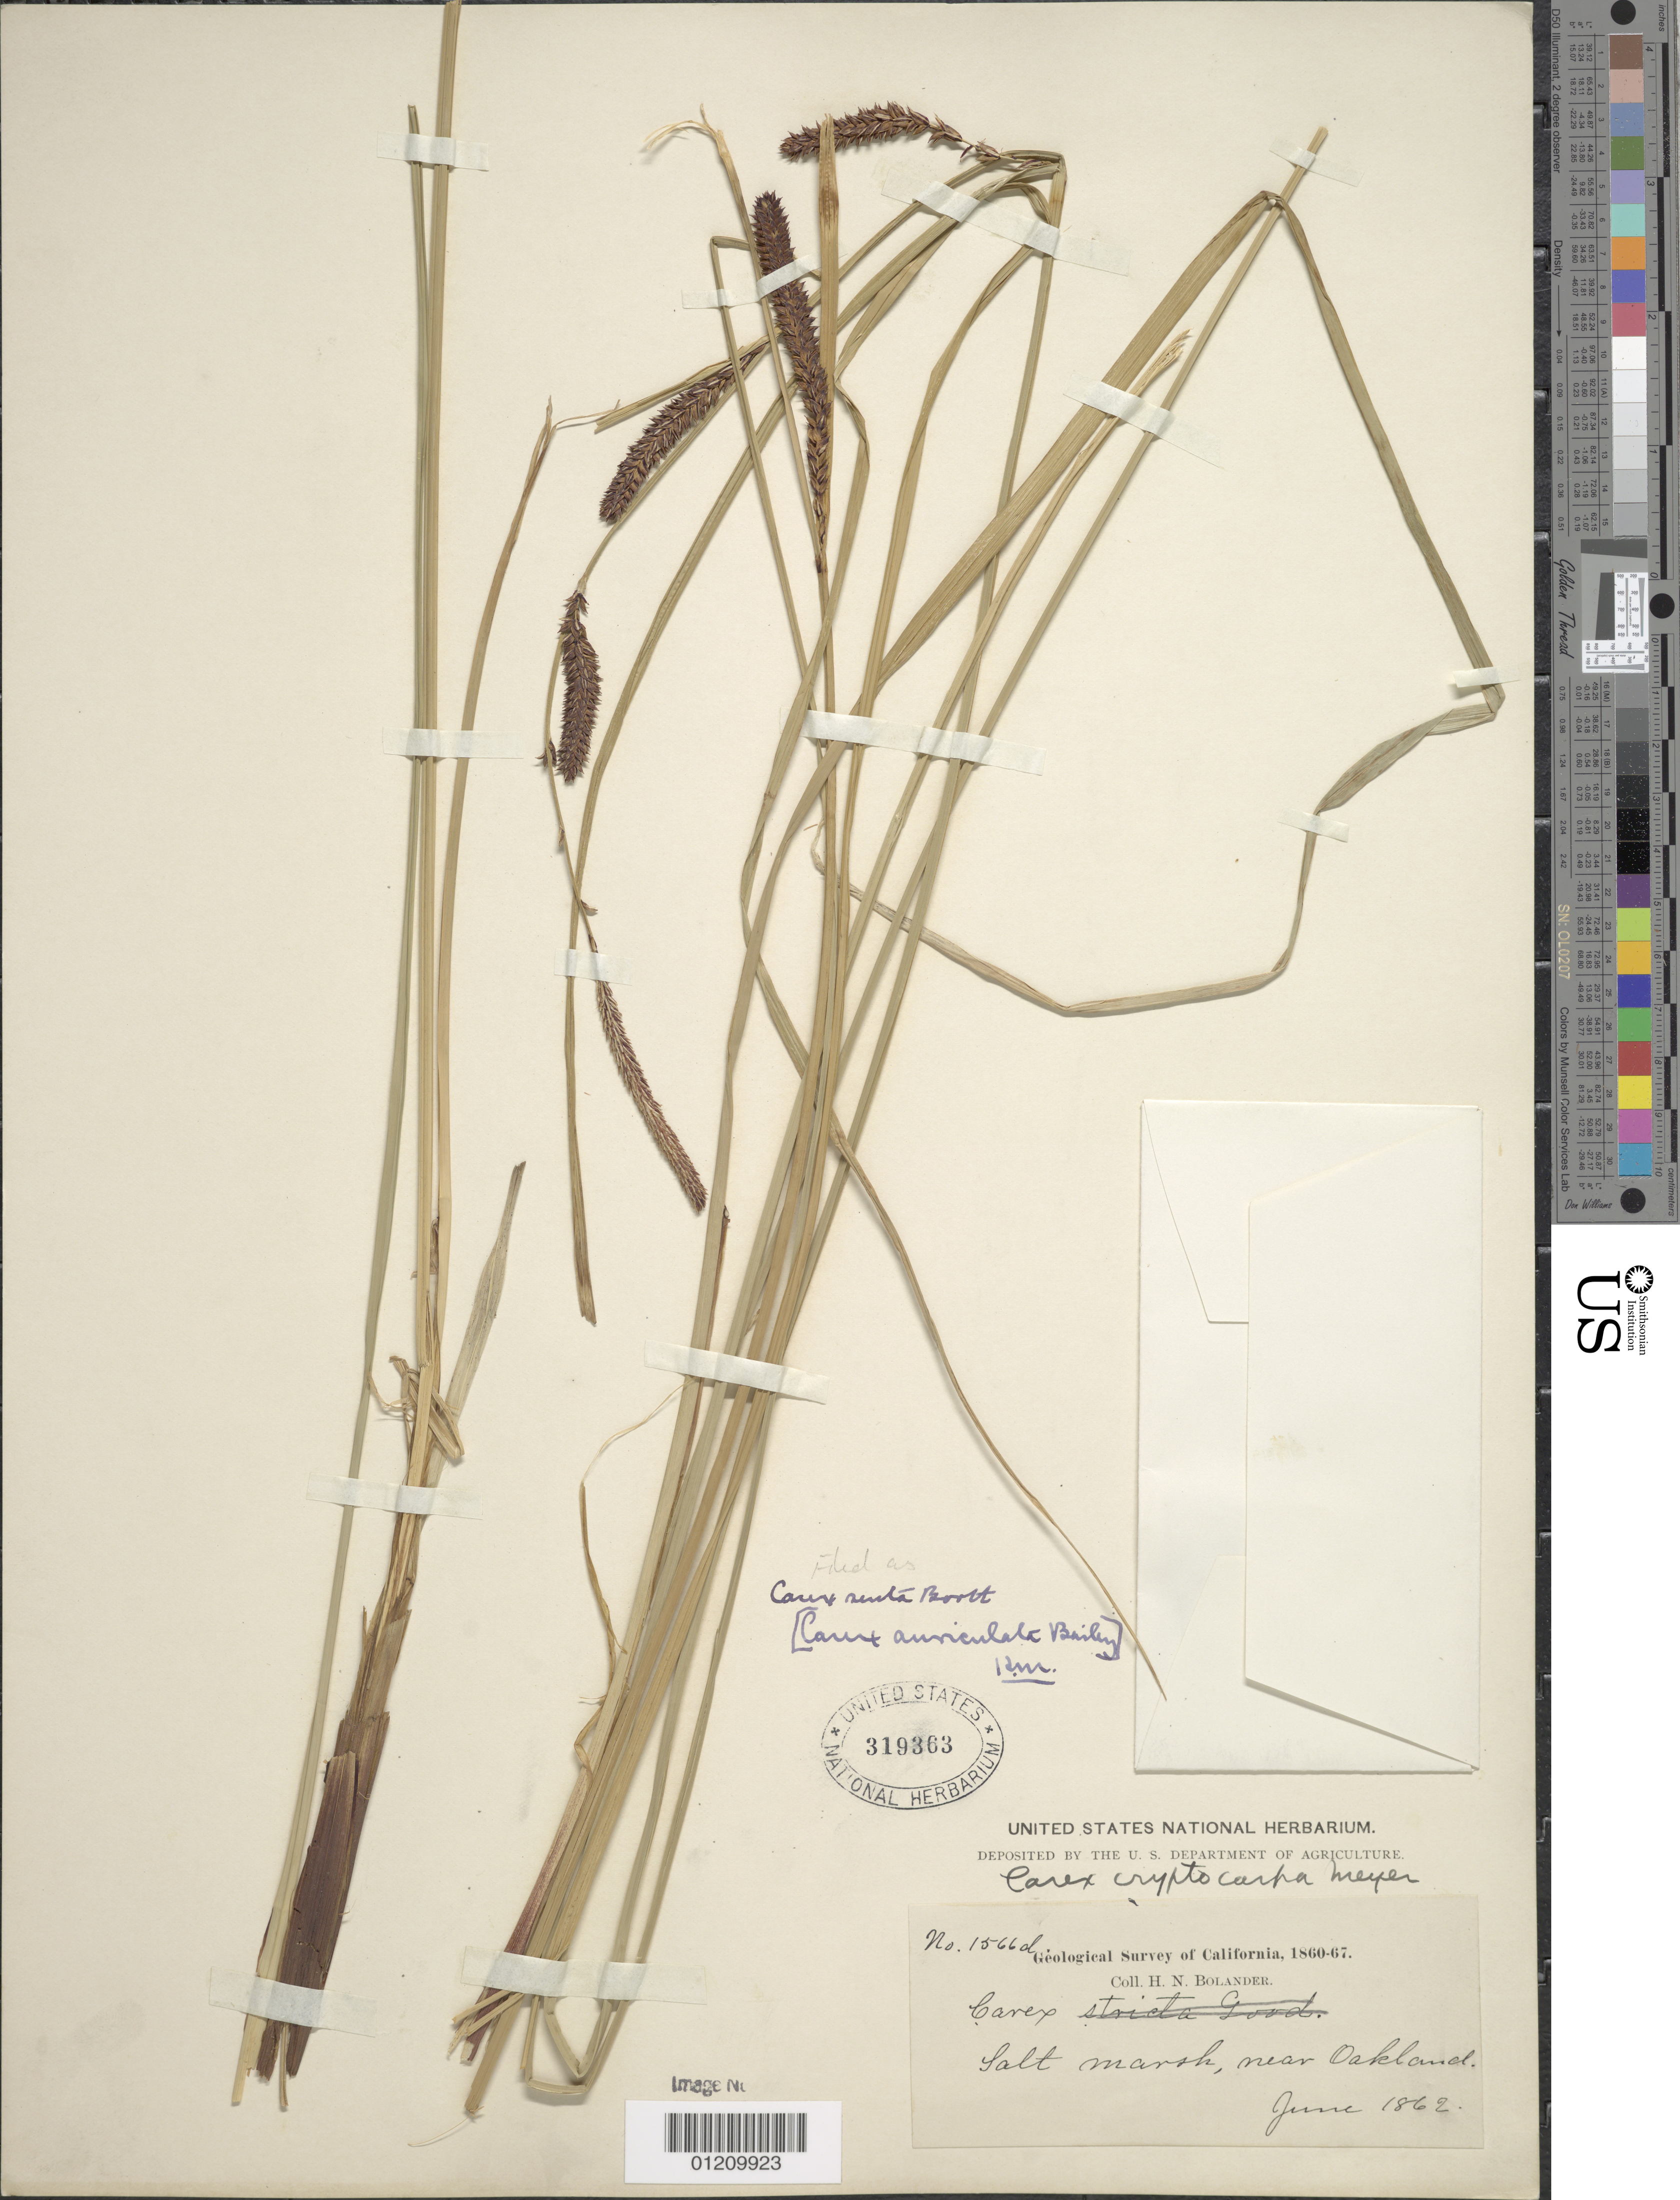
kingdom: Plantae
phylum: Tracheophyta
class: Liliopsida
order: Poales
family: Cyperaceae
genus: Carex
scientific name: Carex senta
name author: Boott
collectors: H. Bolander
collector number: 1566d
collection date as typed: Jun 1862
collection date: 1862-06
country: United States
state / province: California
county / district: Alameda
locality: Salt marsh, near Oakland.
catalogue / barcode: US 319363